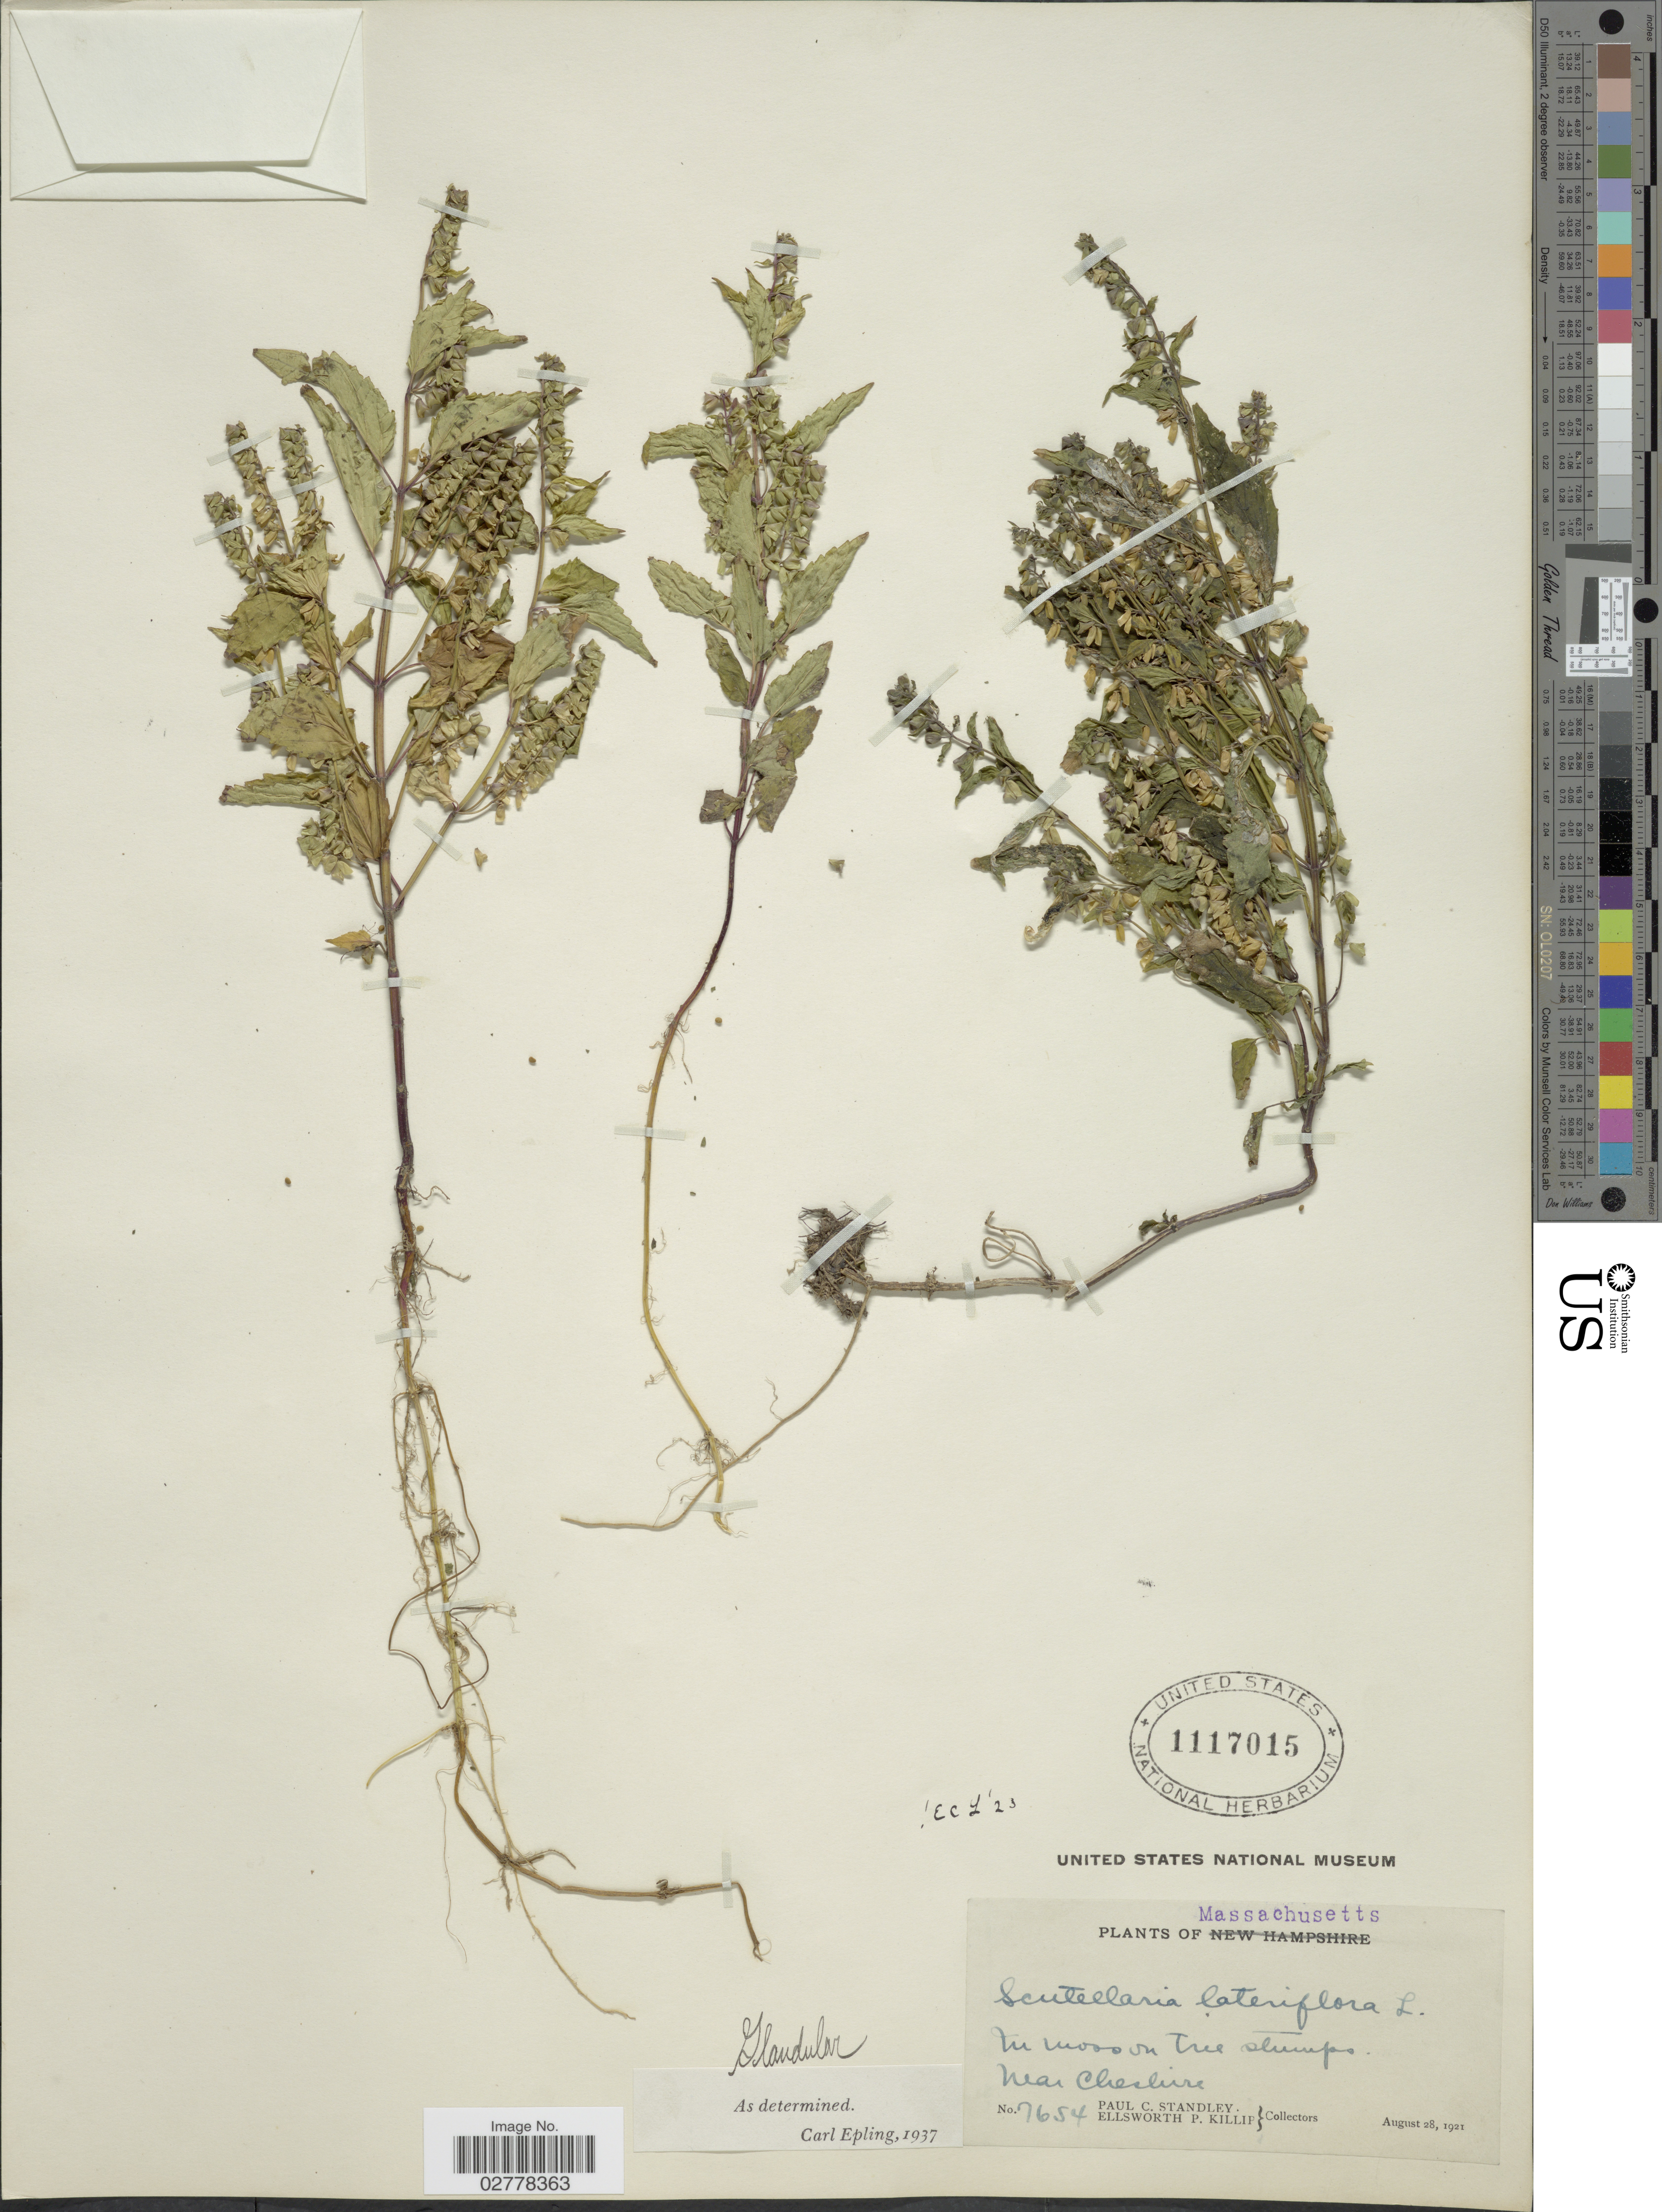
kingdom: Plantae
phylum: Tracheophyta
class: Magnoliopsida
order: Lamiales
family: Lamiaceae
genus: Scutellaria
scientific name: Scutellaria lateriflora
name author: L.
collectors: P. C. Standley & E. P. Killip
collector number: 7654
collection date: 1921-08-28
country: United States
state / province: Massachusetts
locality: Near Cheshire.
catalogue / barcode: US 1117015